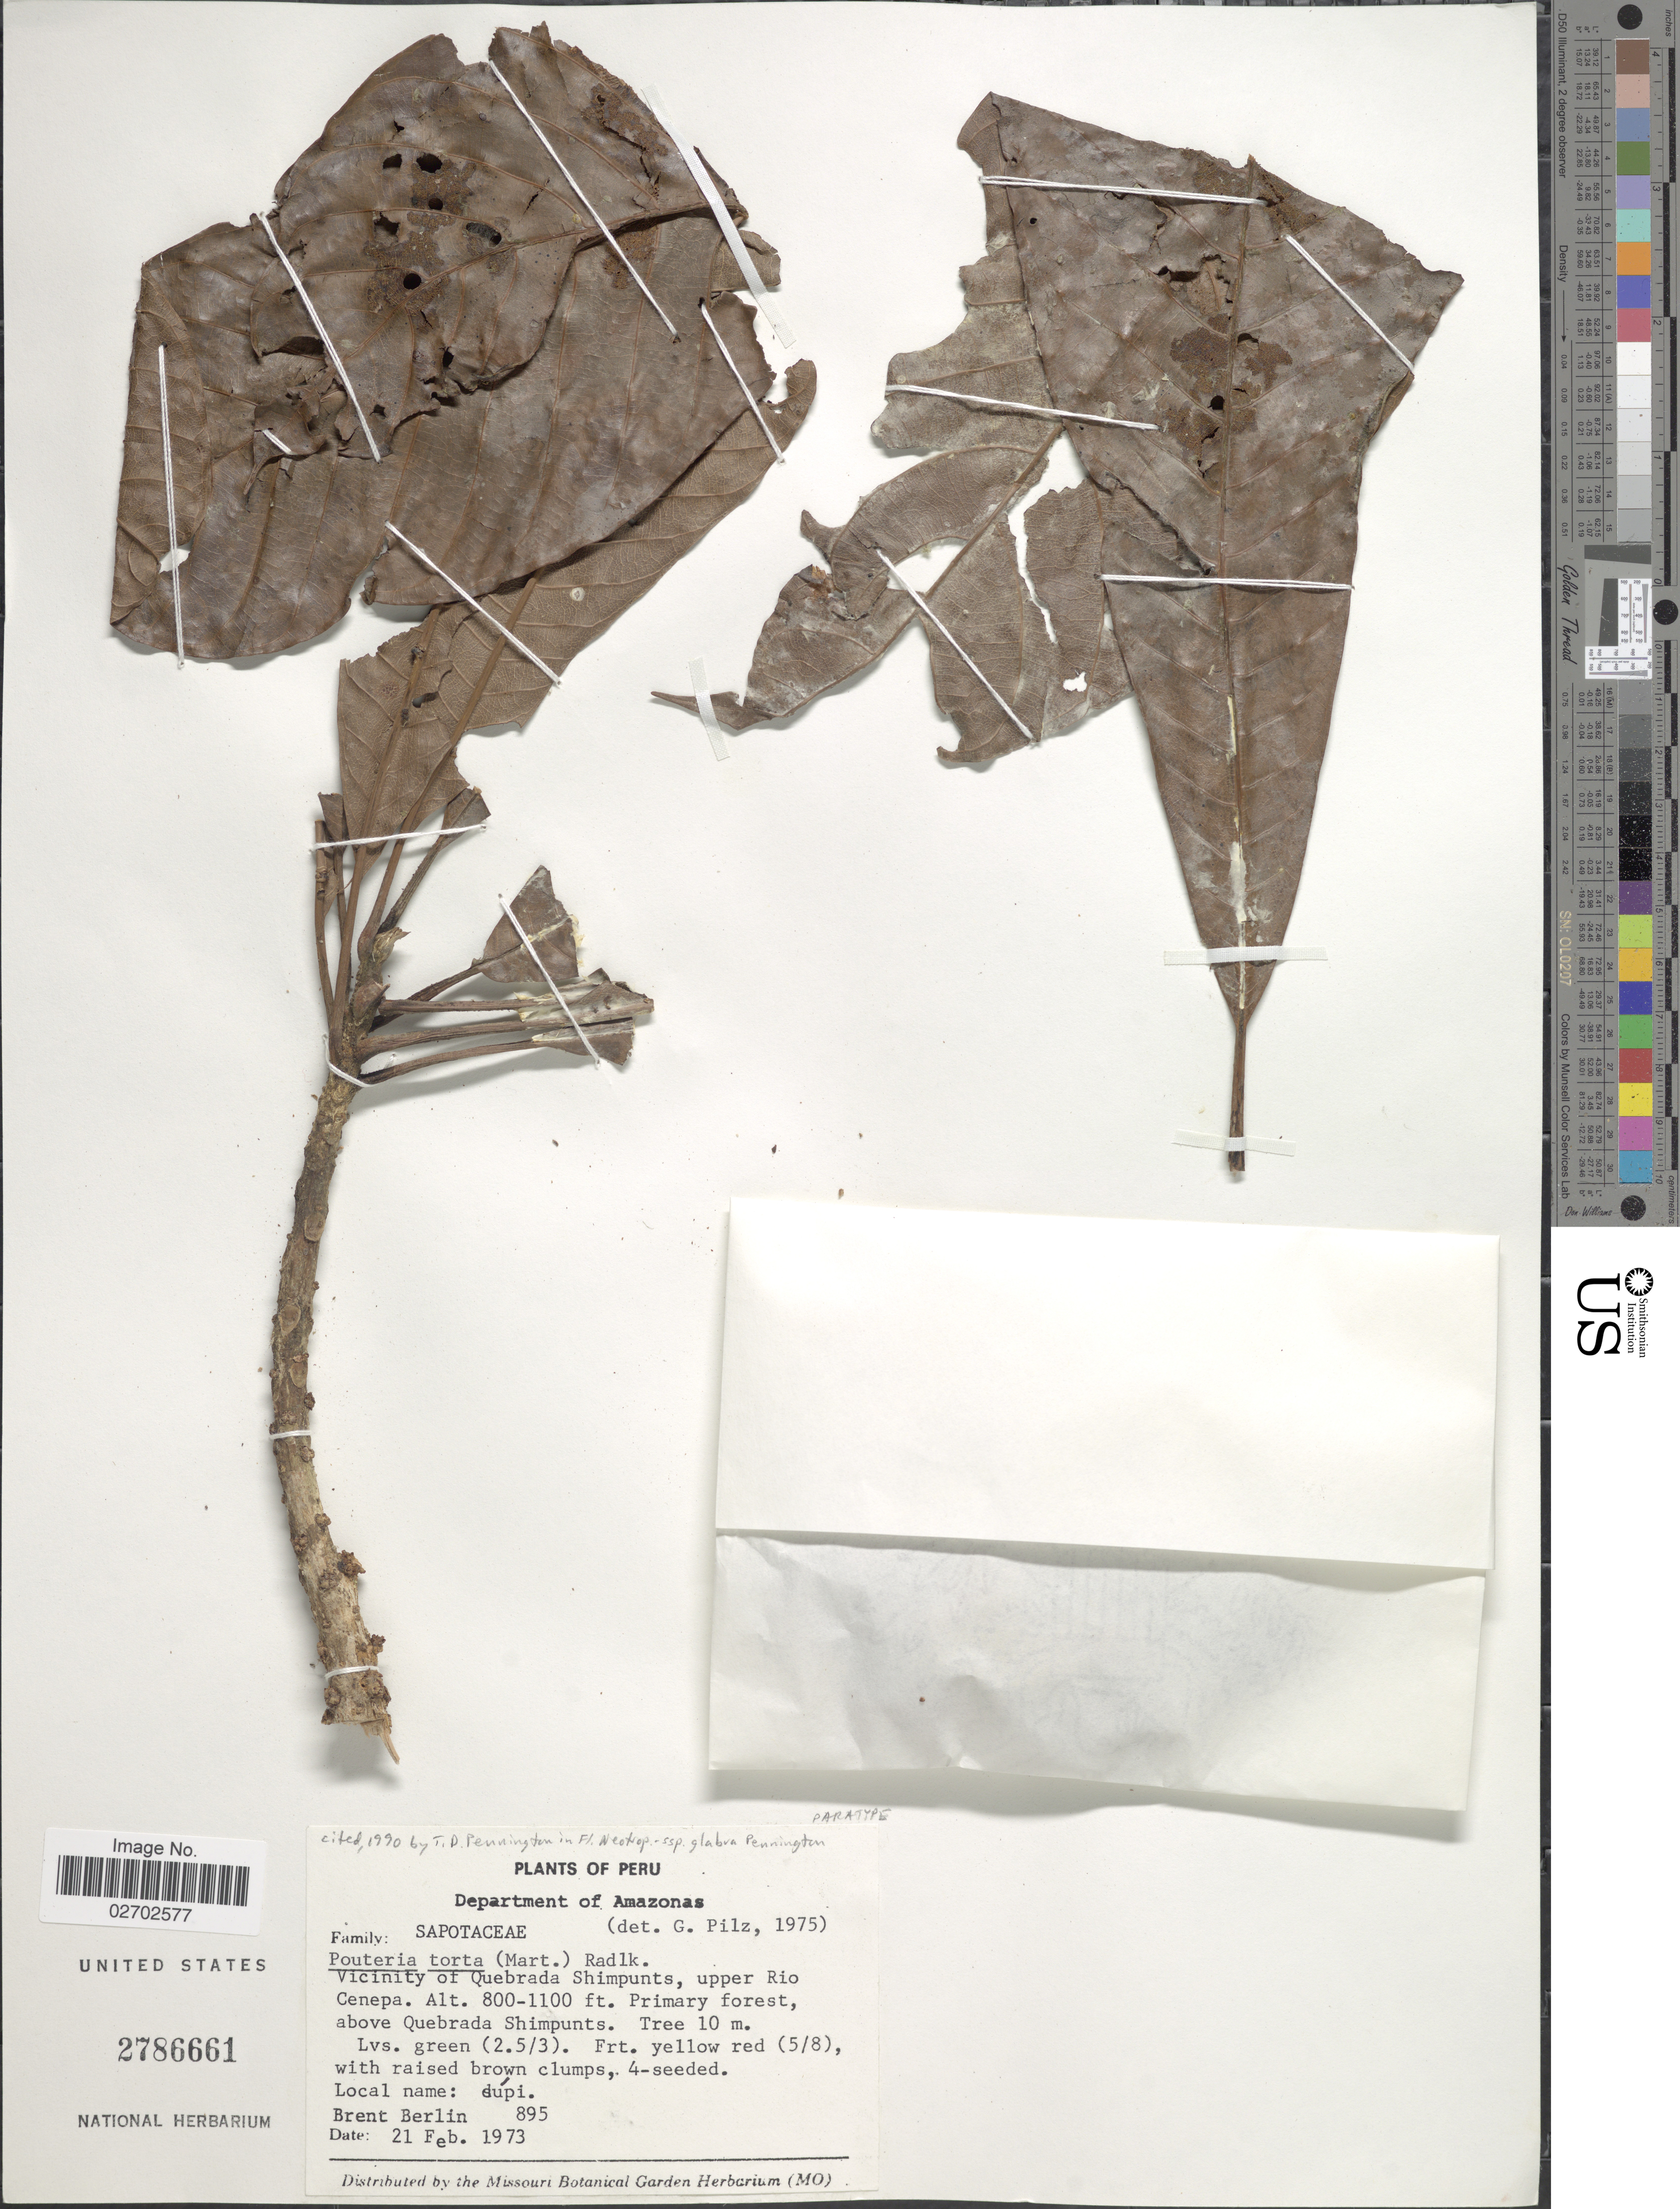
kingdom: Plantae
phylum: Tracheophyta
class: Magnoliopsida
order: Ericales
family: Sapotaceae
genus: Pouteria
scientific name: Pouteria torta subsp. glabra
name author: T.D. Penn.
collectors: B. Berlin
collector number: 895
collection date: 1973-02-21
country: Peru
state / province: Amazonas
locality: Vicinity of Quebrada Shimpunts, upper Rio Cenepa. above Quebrada Shipmunts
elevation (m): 244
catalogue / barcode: US 2786661